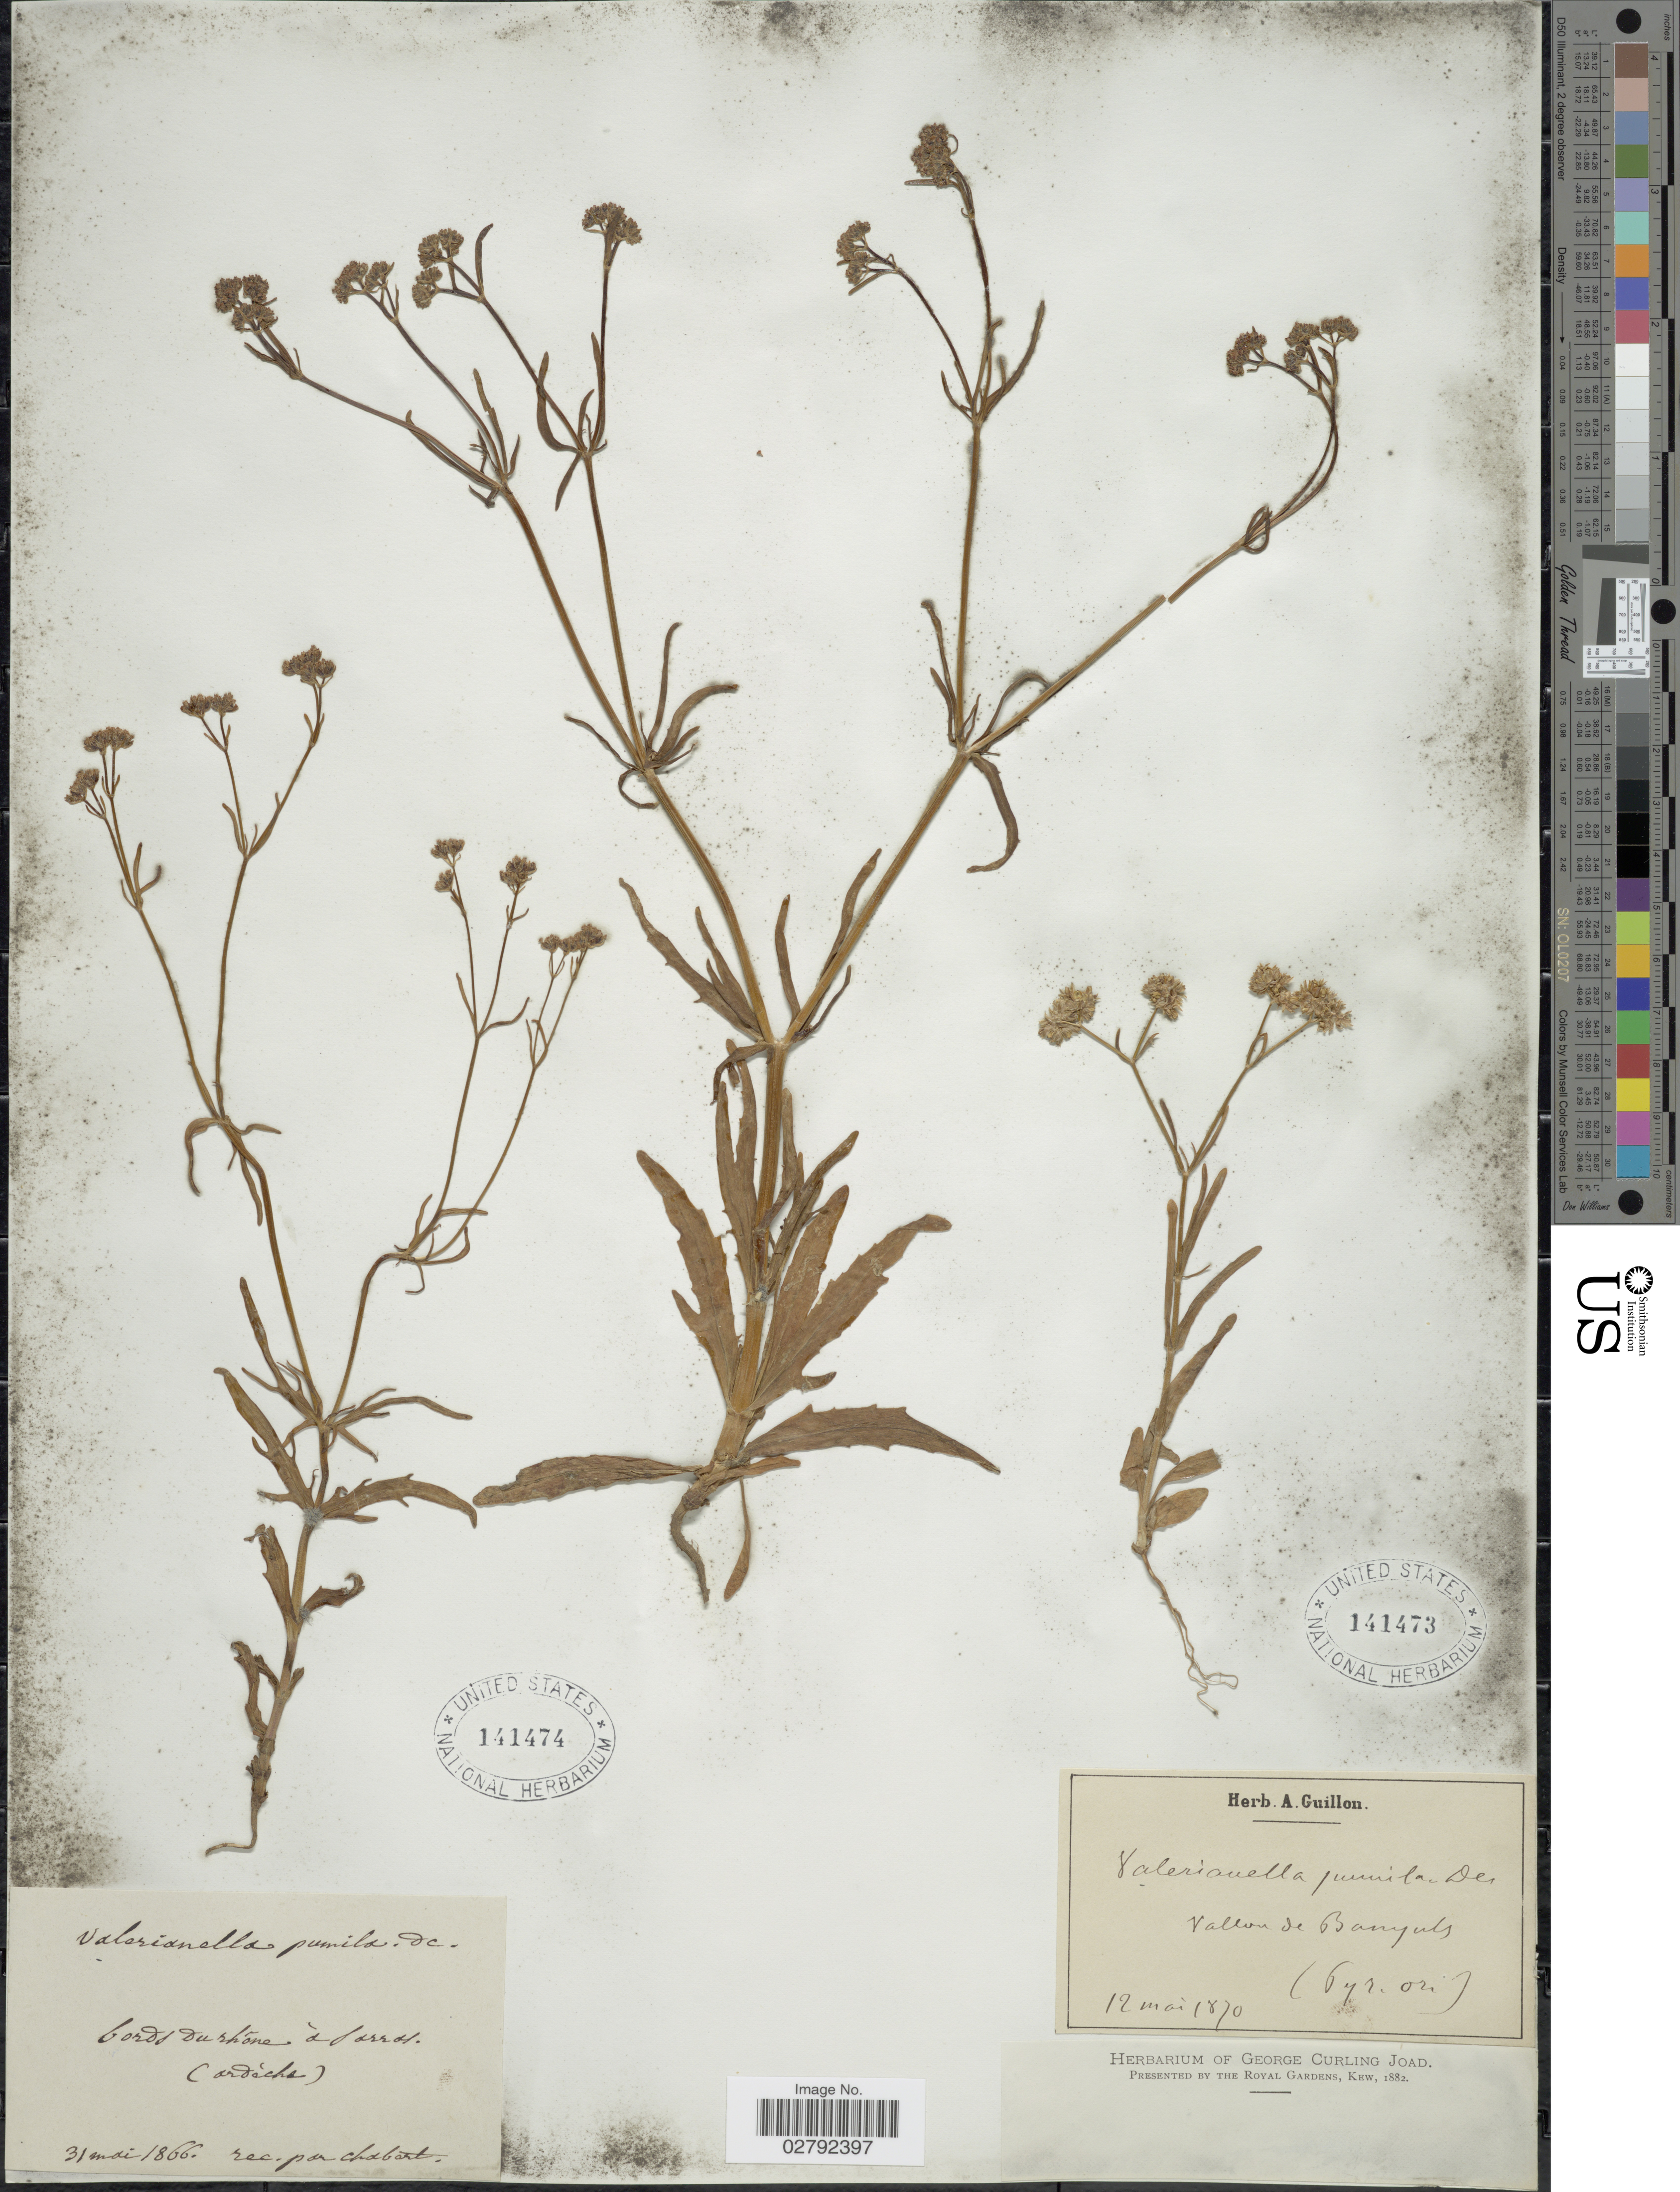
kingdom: Plantae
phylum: Tracheophyta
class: Magnoliopsida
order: Dipsacales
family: Caprifoliaceae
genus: Valerianella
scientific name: Valerianella pumila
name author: (L.) DC.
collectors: Chabert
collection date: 1866-05-31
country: France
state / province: Auvergne-Rhône-Alpes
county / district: Ardèche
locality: Bords du shône d' farrot. (Ardèche)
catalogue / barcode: US 141474